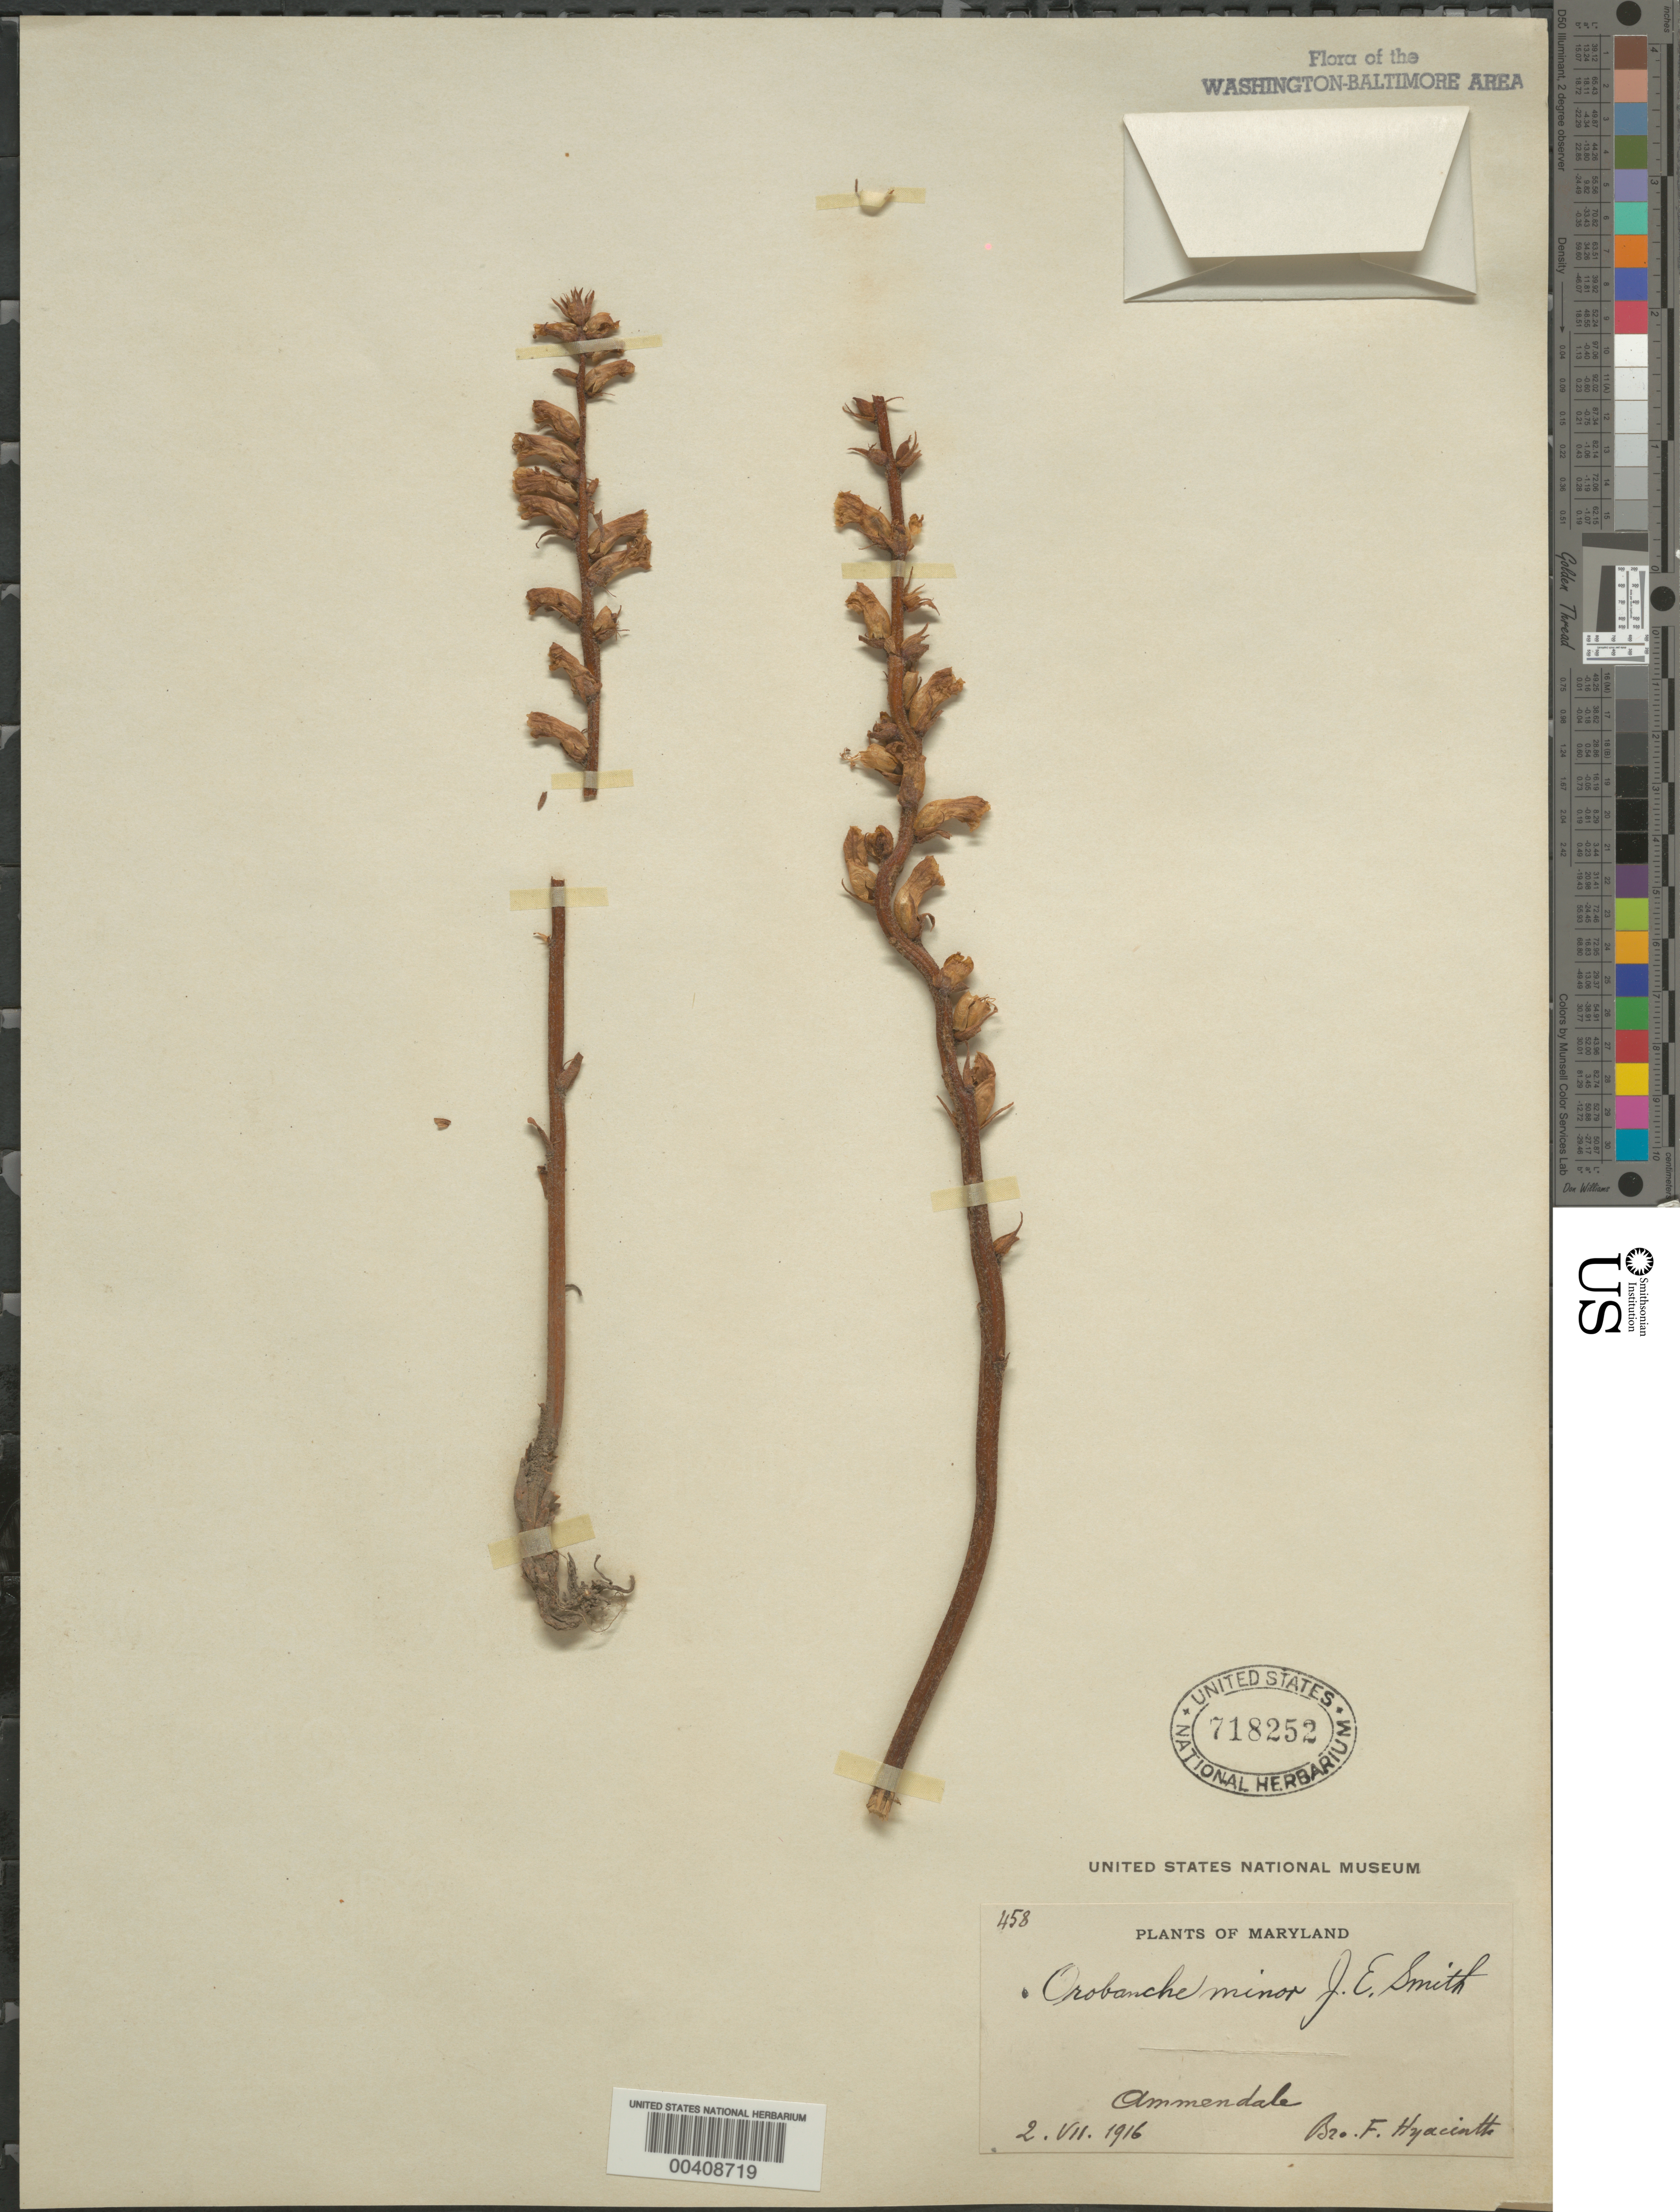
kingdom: Plantae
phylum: Tracheophyta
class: Magnoliopsida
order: Lamiales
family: Orobanchaceae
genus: Orobanche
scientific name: Orobanche minor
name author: Sm.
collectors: F. Hyacinth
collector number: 458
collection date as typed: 02 Jul 1916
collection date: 1916-07-02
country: United States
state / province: Maryland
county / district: Prince George's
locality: Ammendale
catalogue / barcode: US 718252